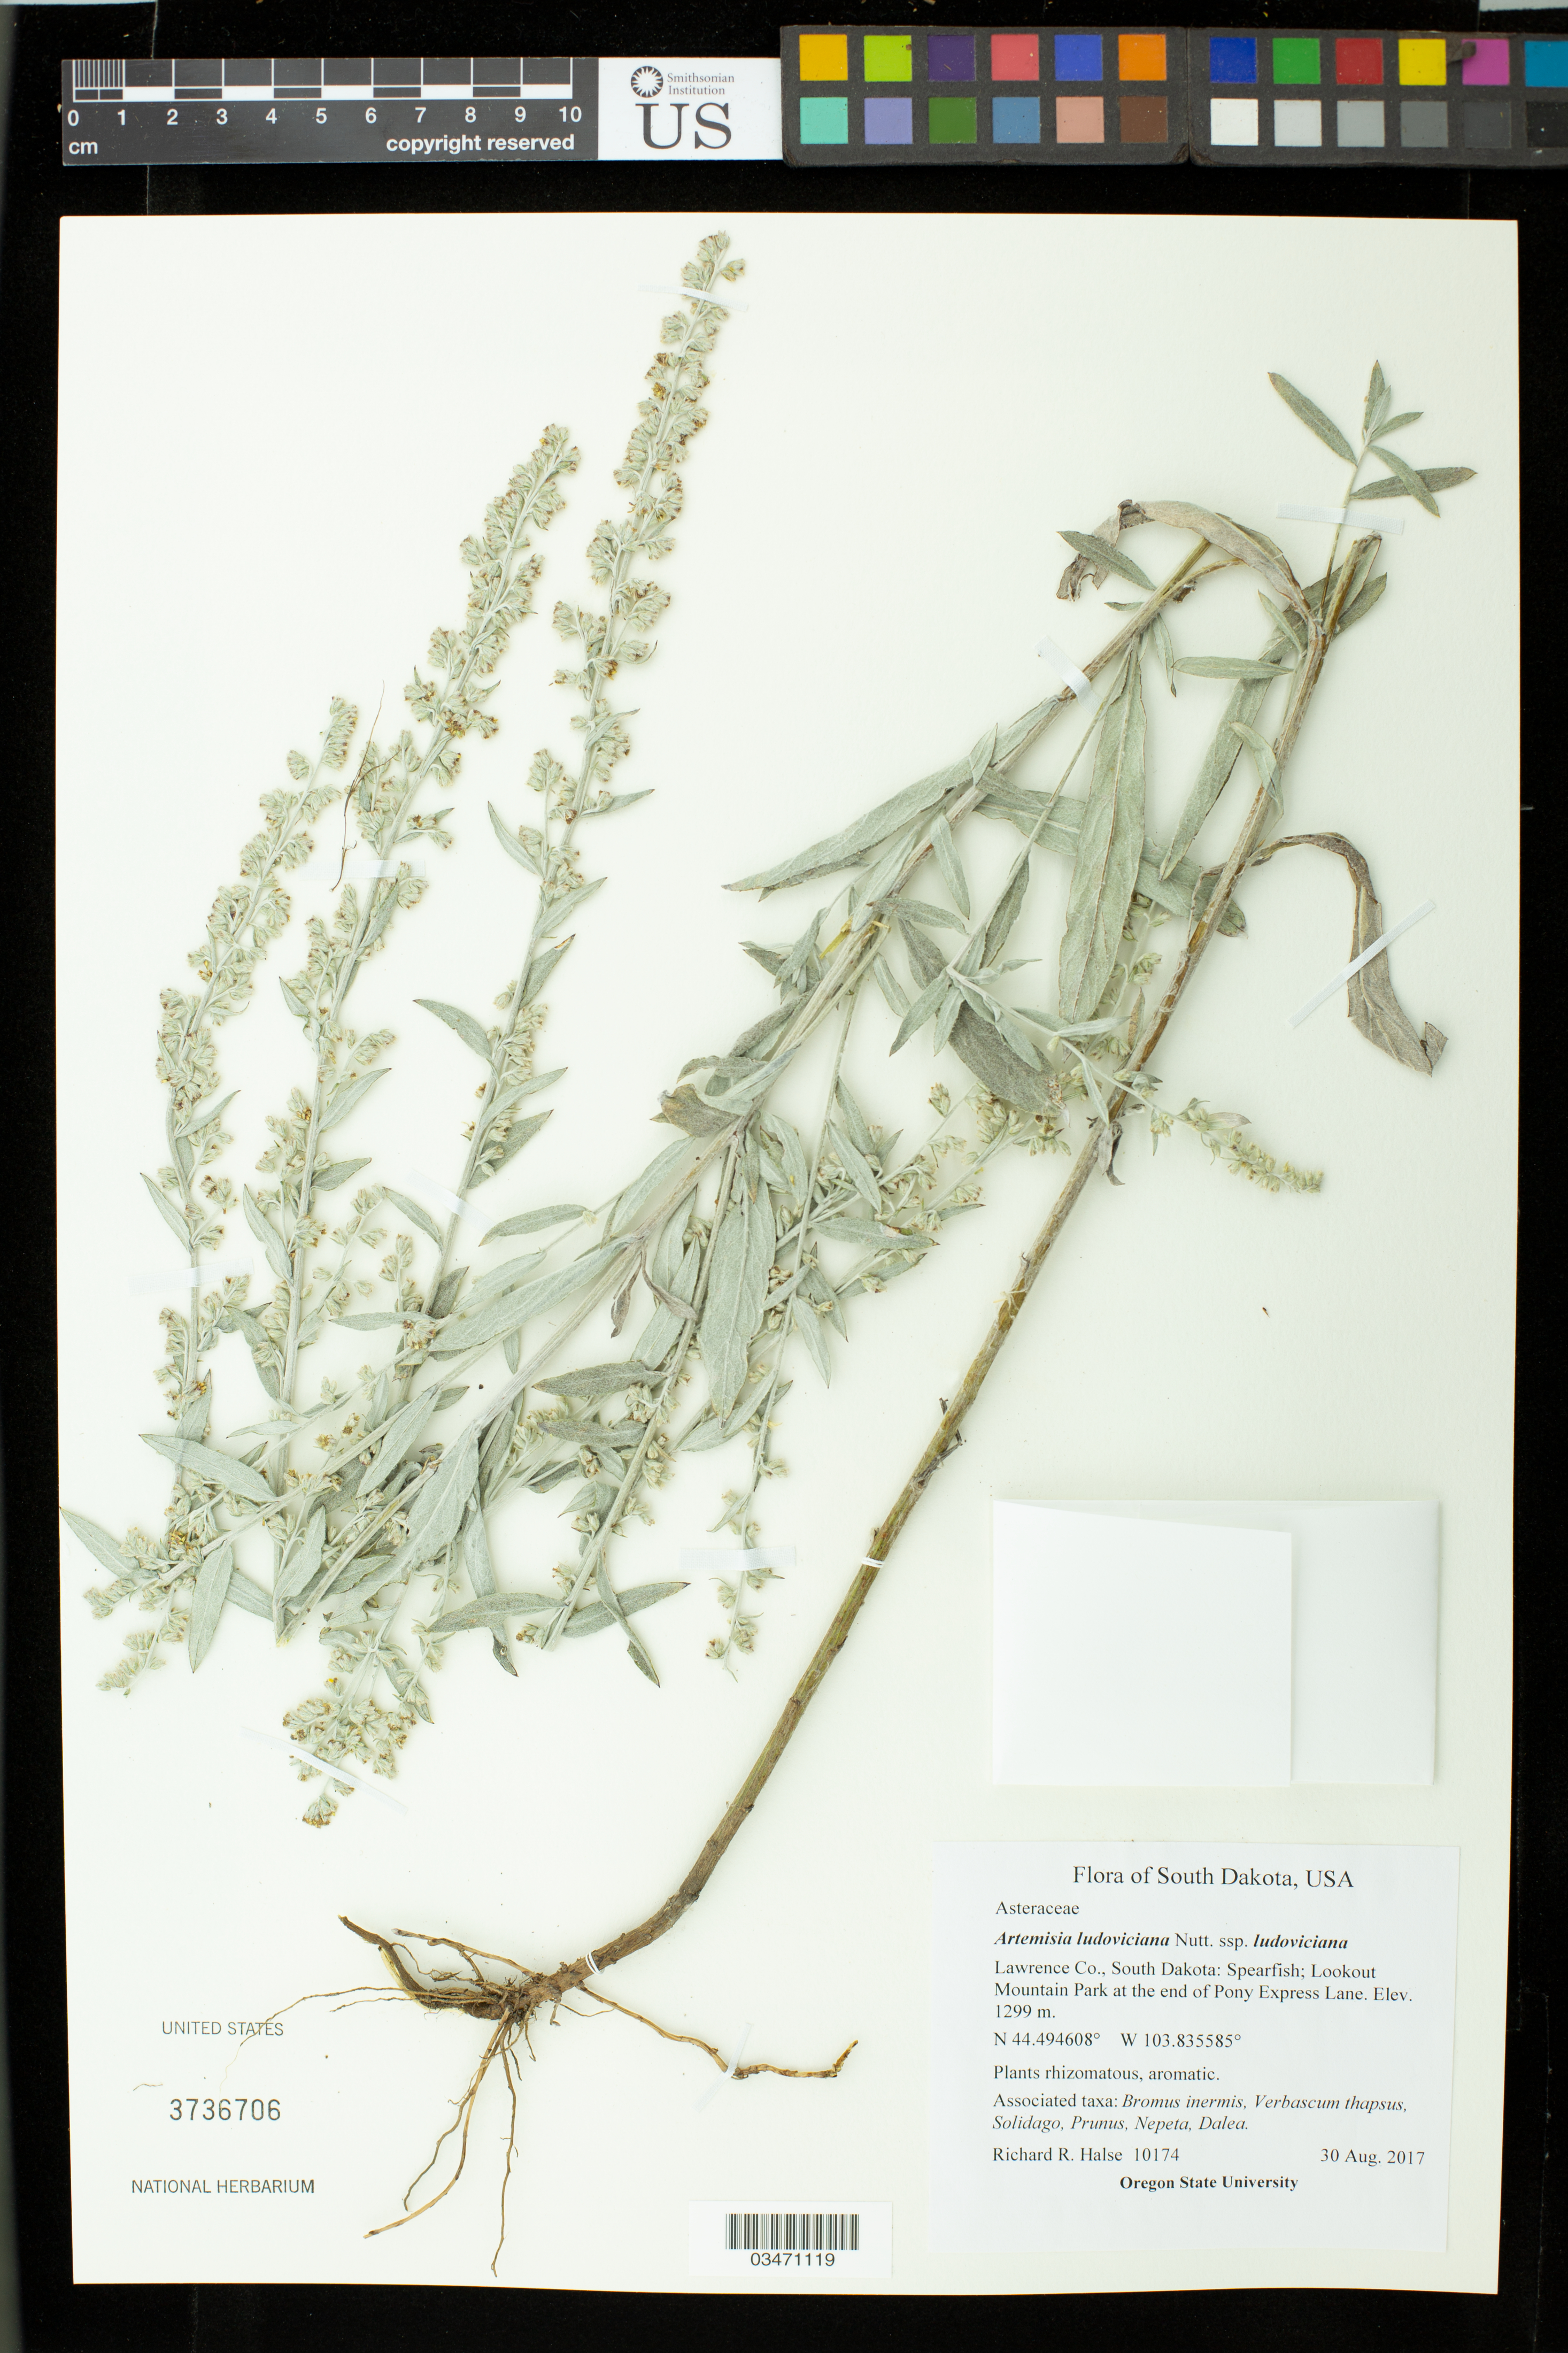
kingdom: Plantae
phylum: Tracheophyta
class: Magnoliopsida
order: Asterales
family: Asteraceae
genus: Artemisia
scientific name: Artemisia ludoviciana subsp. ludoviciana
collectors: R. Halse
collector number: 10174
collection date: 2017-08-30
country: United States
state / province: South Dakota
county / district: Lawrence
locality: Spearfish; Lookout Mountain Park at the end of Pony Express Lane.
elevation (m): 1299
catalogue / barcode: US 3736706